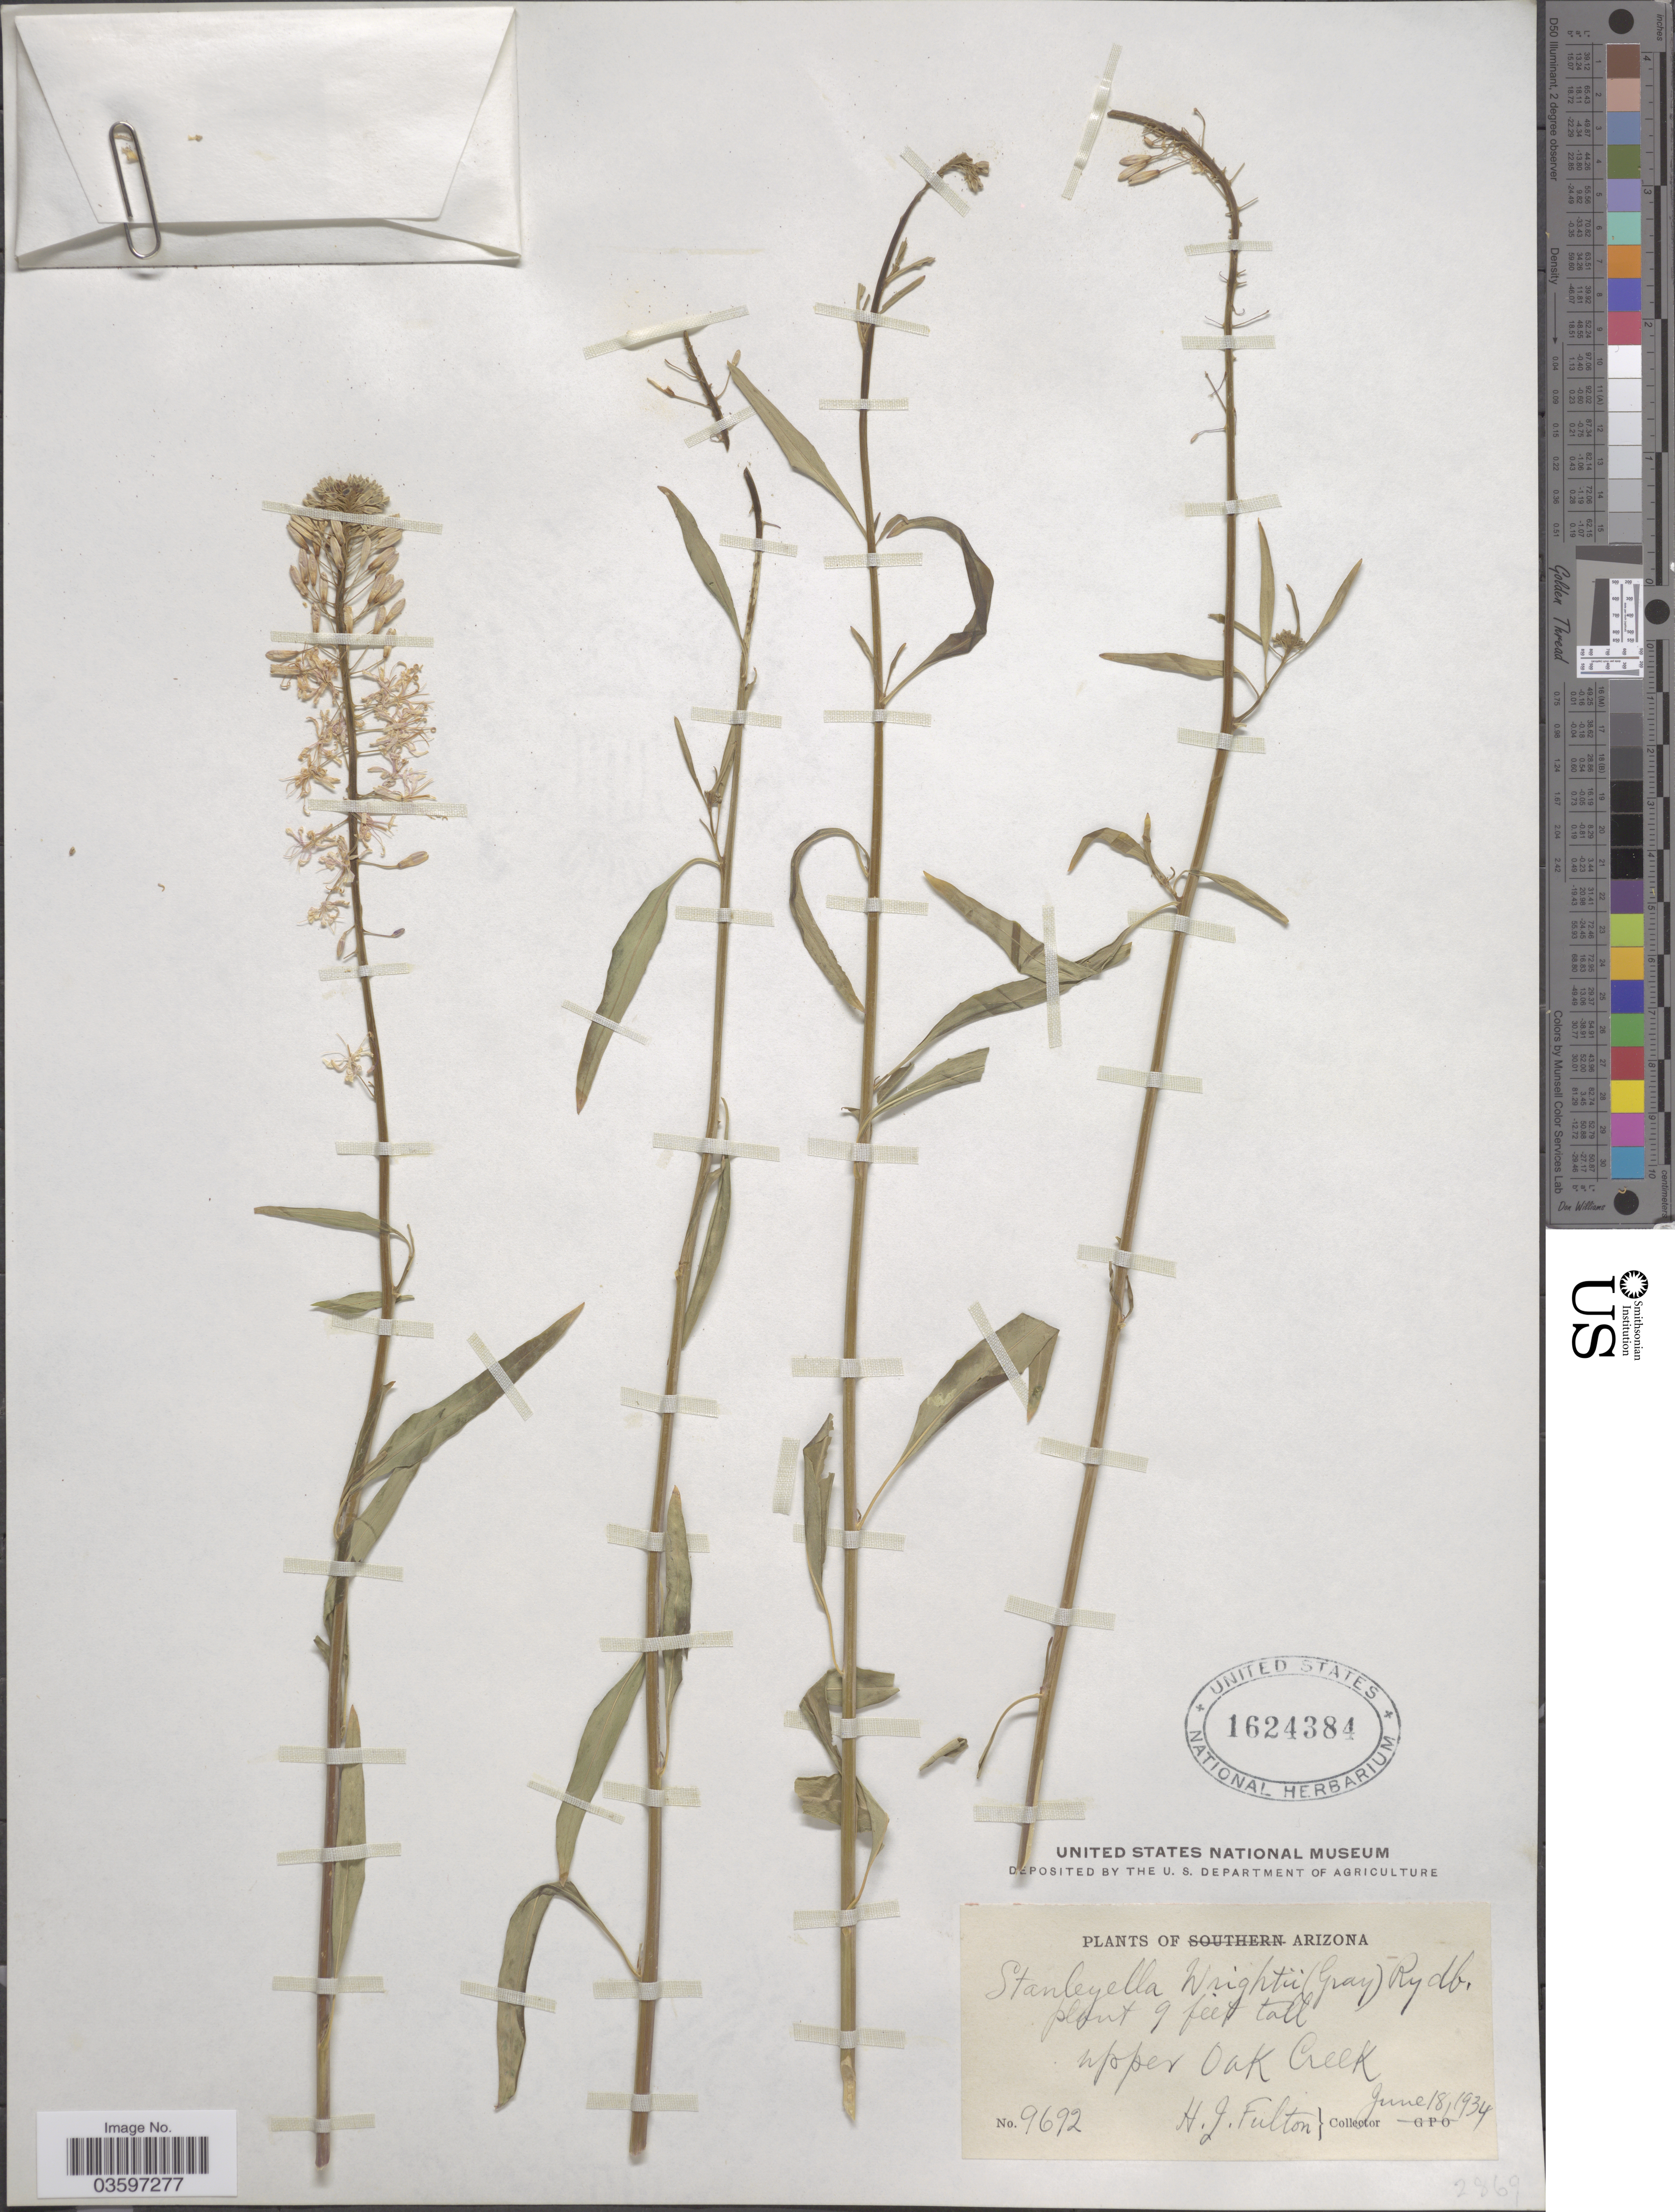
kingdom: Plantae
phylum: Tracheophyta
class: Magnoliopsida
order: Brassicales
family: Brassicaceae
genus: Stanleyella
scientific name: Stanleyella wrightii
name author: Rydb.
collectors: H. Fulton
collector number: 9692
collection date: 1934-06-18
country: United States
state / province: Arizona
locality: Upper Oak Creek.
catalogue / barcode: US 1624384